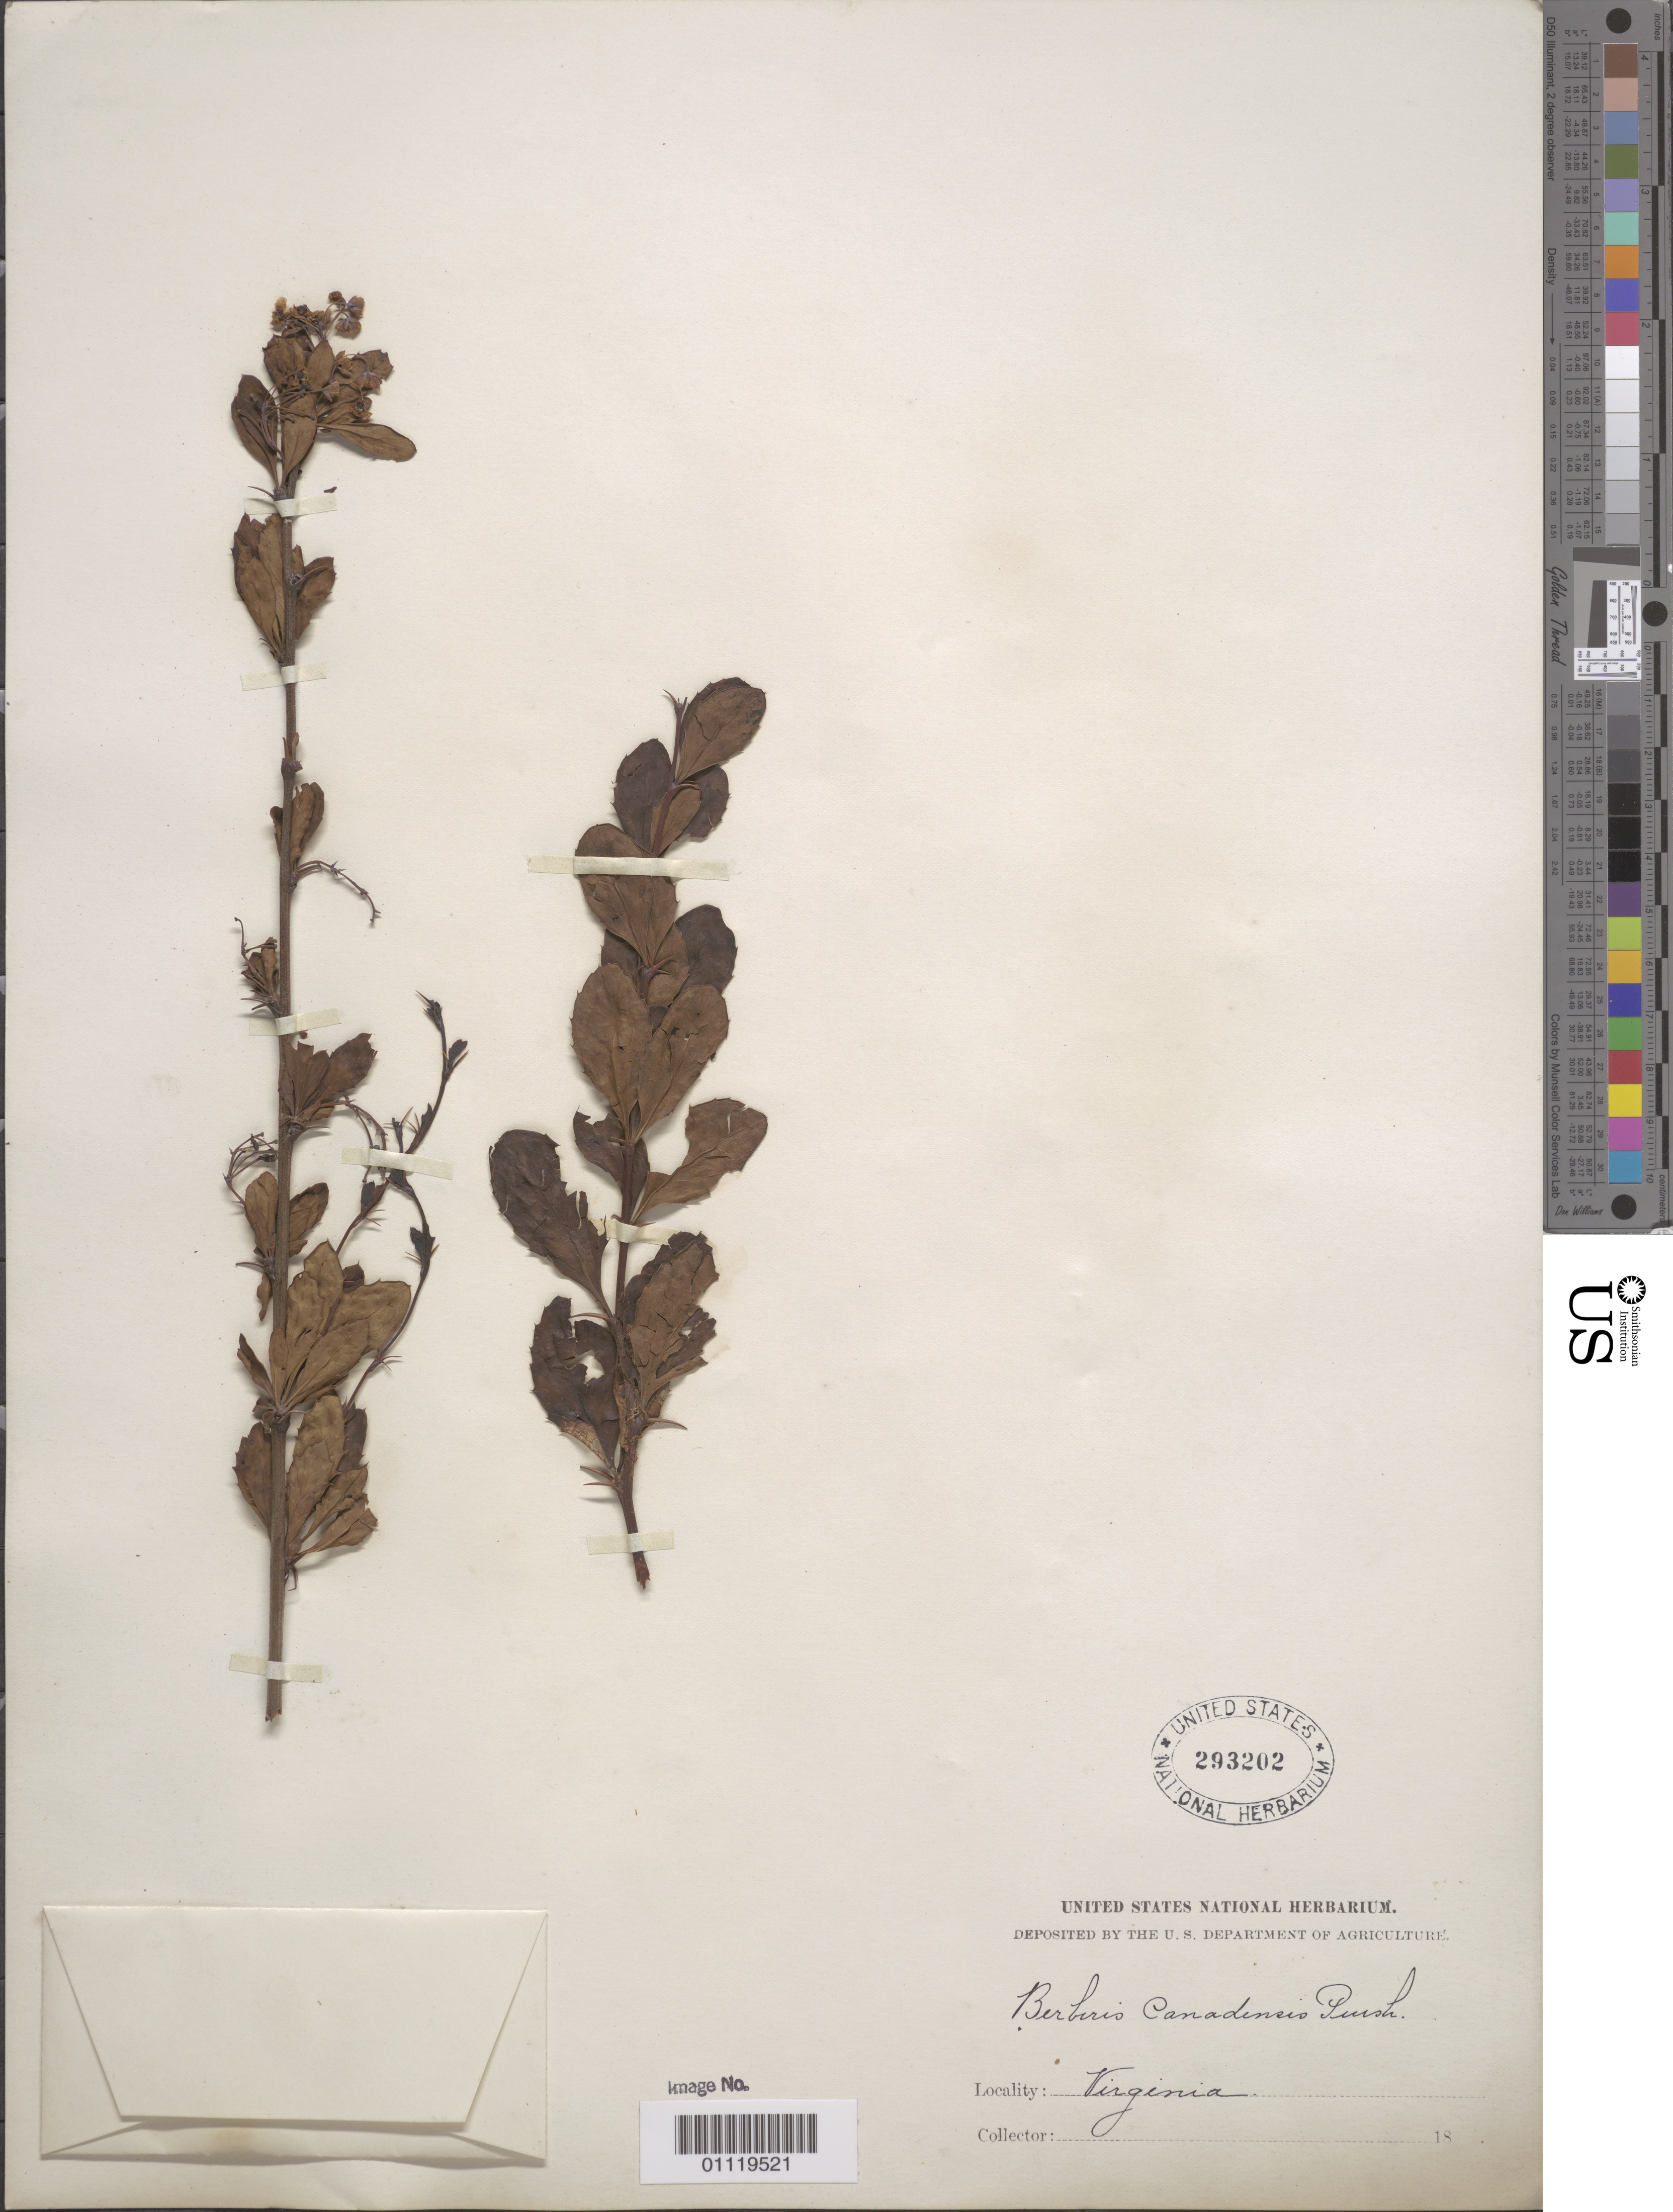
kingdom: Plantae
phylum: Tracheophyta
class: Magnoliopsida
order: Ranunculales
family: Berberidaceae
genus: Berberis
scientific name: Berberis canadensis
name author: Mill.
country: United States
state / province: Virginia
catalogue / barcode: US 293202